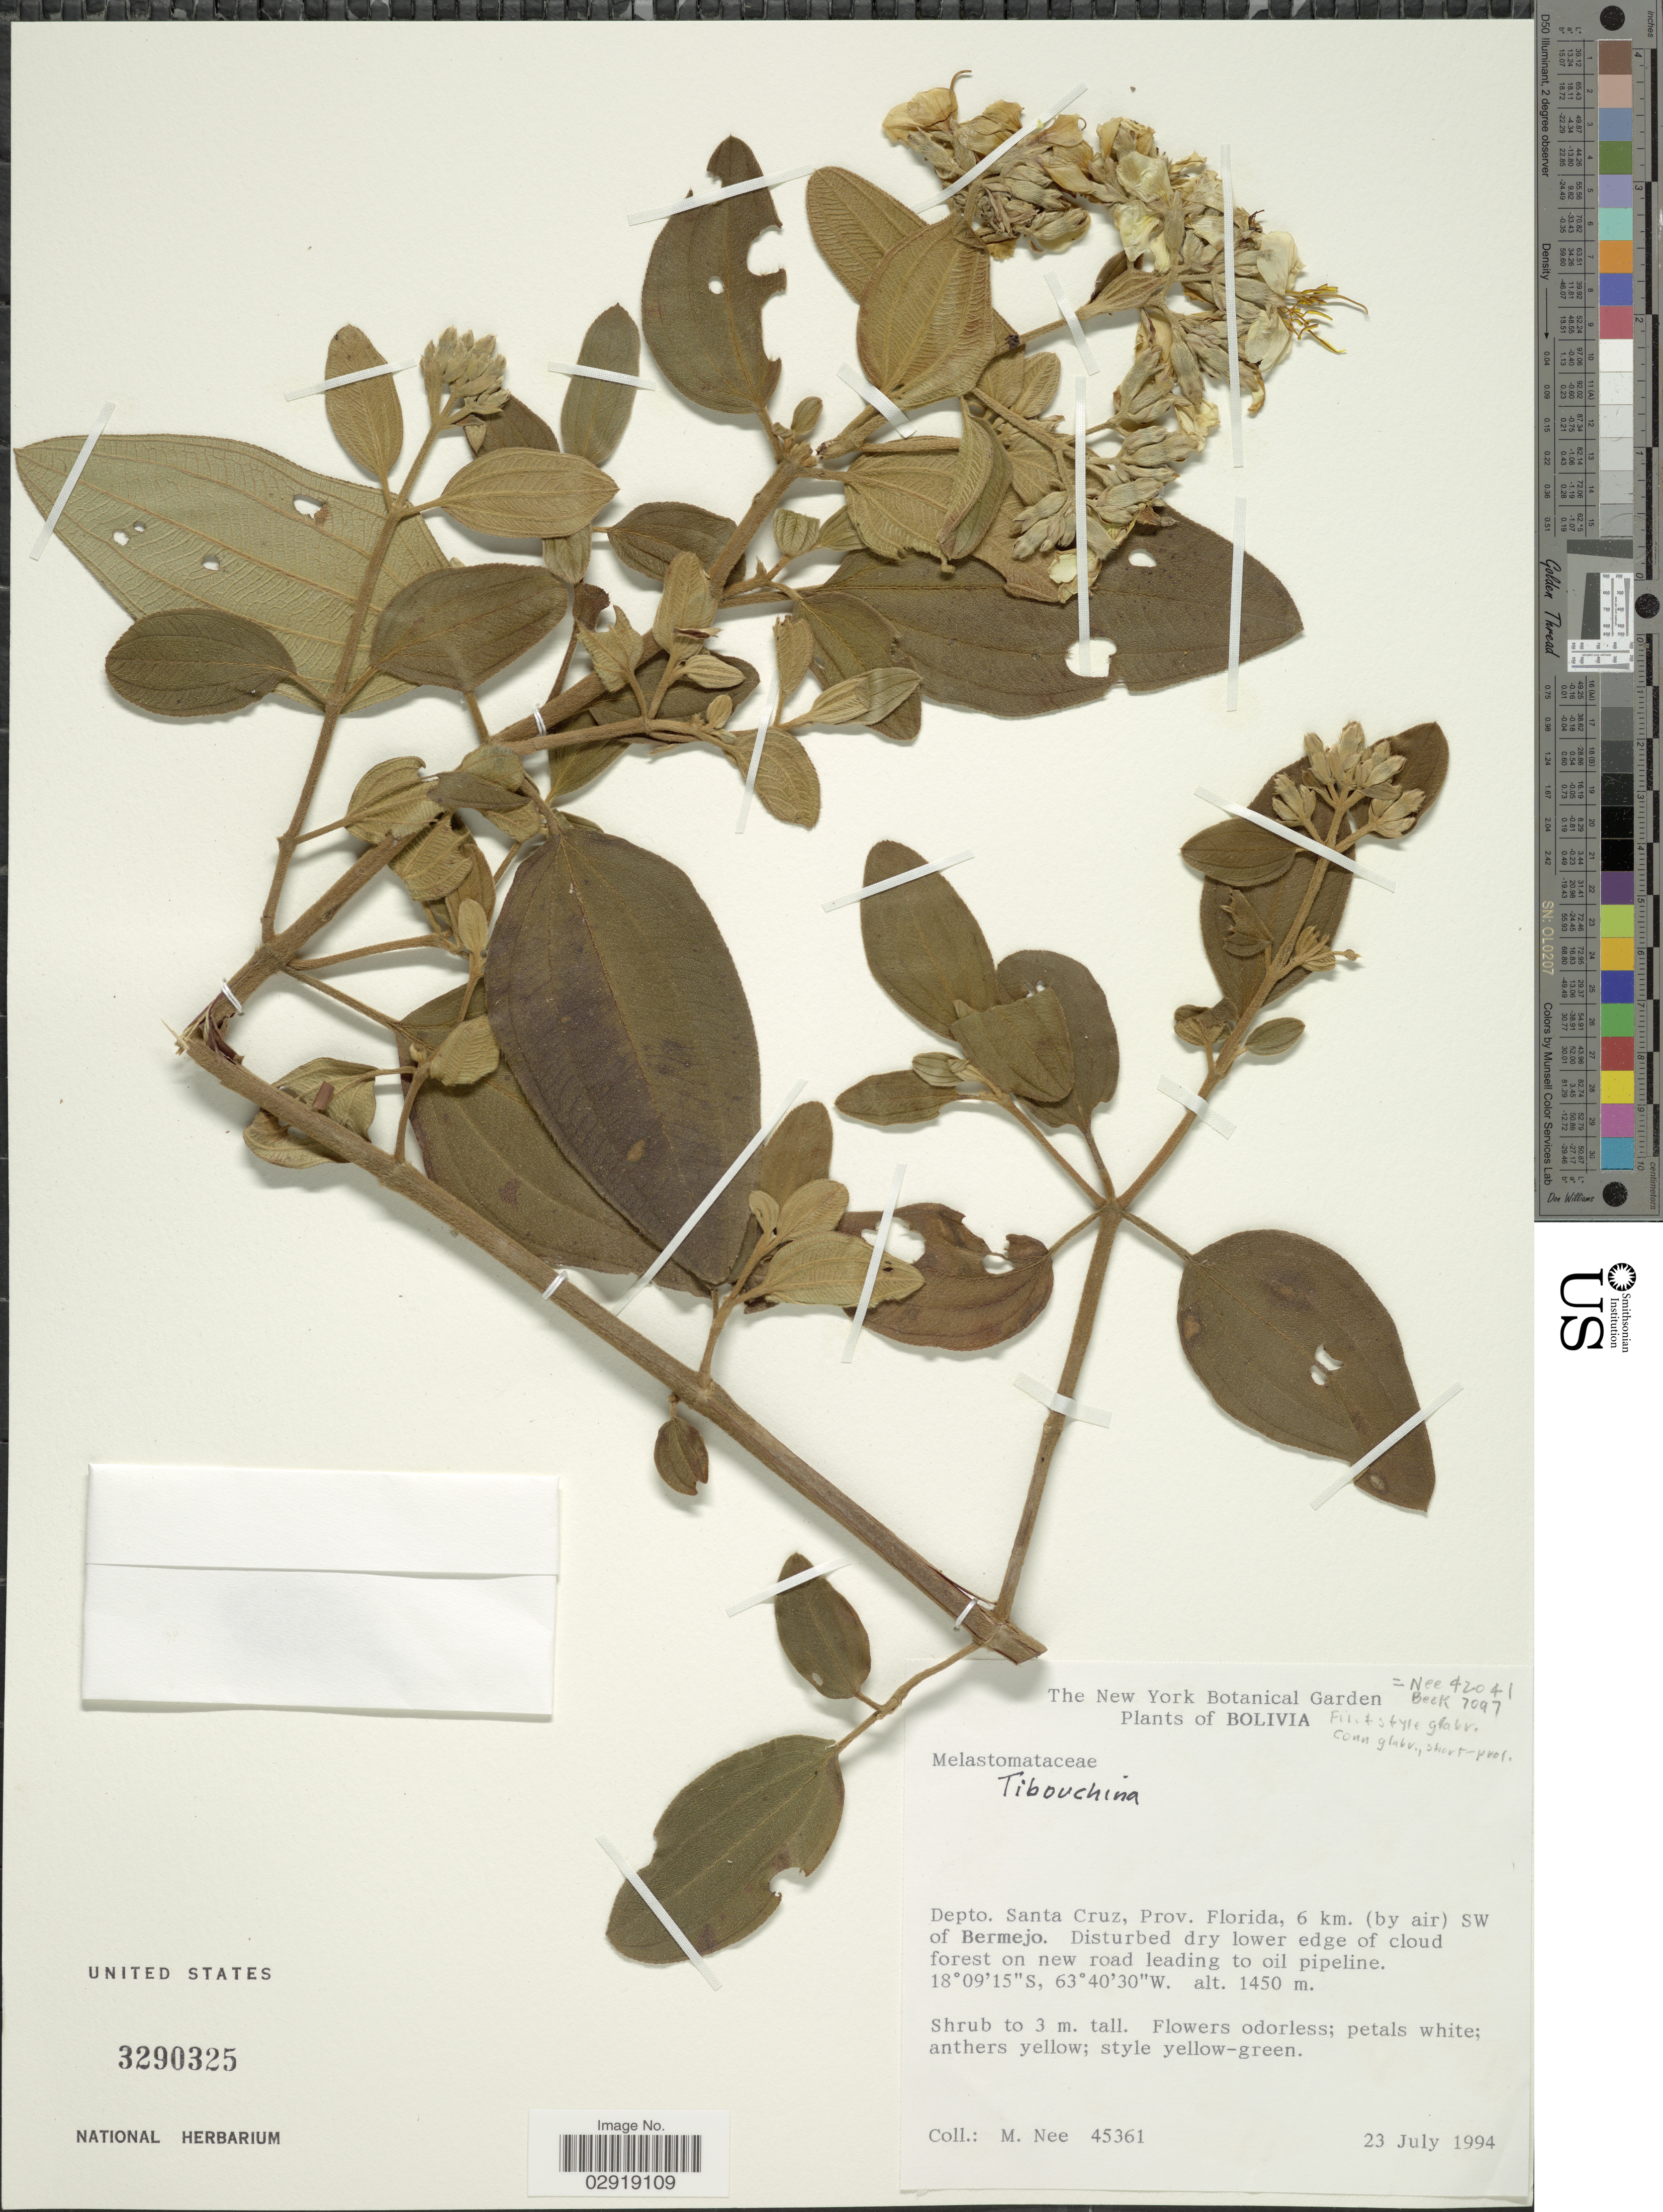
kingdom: Plantae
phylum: Tracheophyta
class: Magnoliopsida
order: Myrtales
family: Melastomataceae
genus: Pleroma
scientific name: Pleroma sp.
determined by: Michelangeli, F. A.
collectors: M. Nee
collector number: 45361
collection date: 1994-07-23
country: Bolivia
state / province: Santa Cruz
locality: Depto. Santa Cruz, Prov. Florida, 6 km. (by air) SW of Bermejo.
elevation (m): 1450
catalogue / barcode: US 3290325